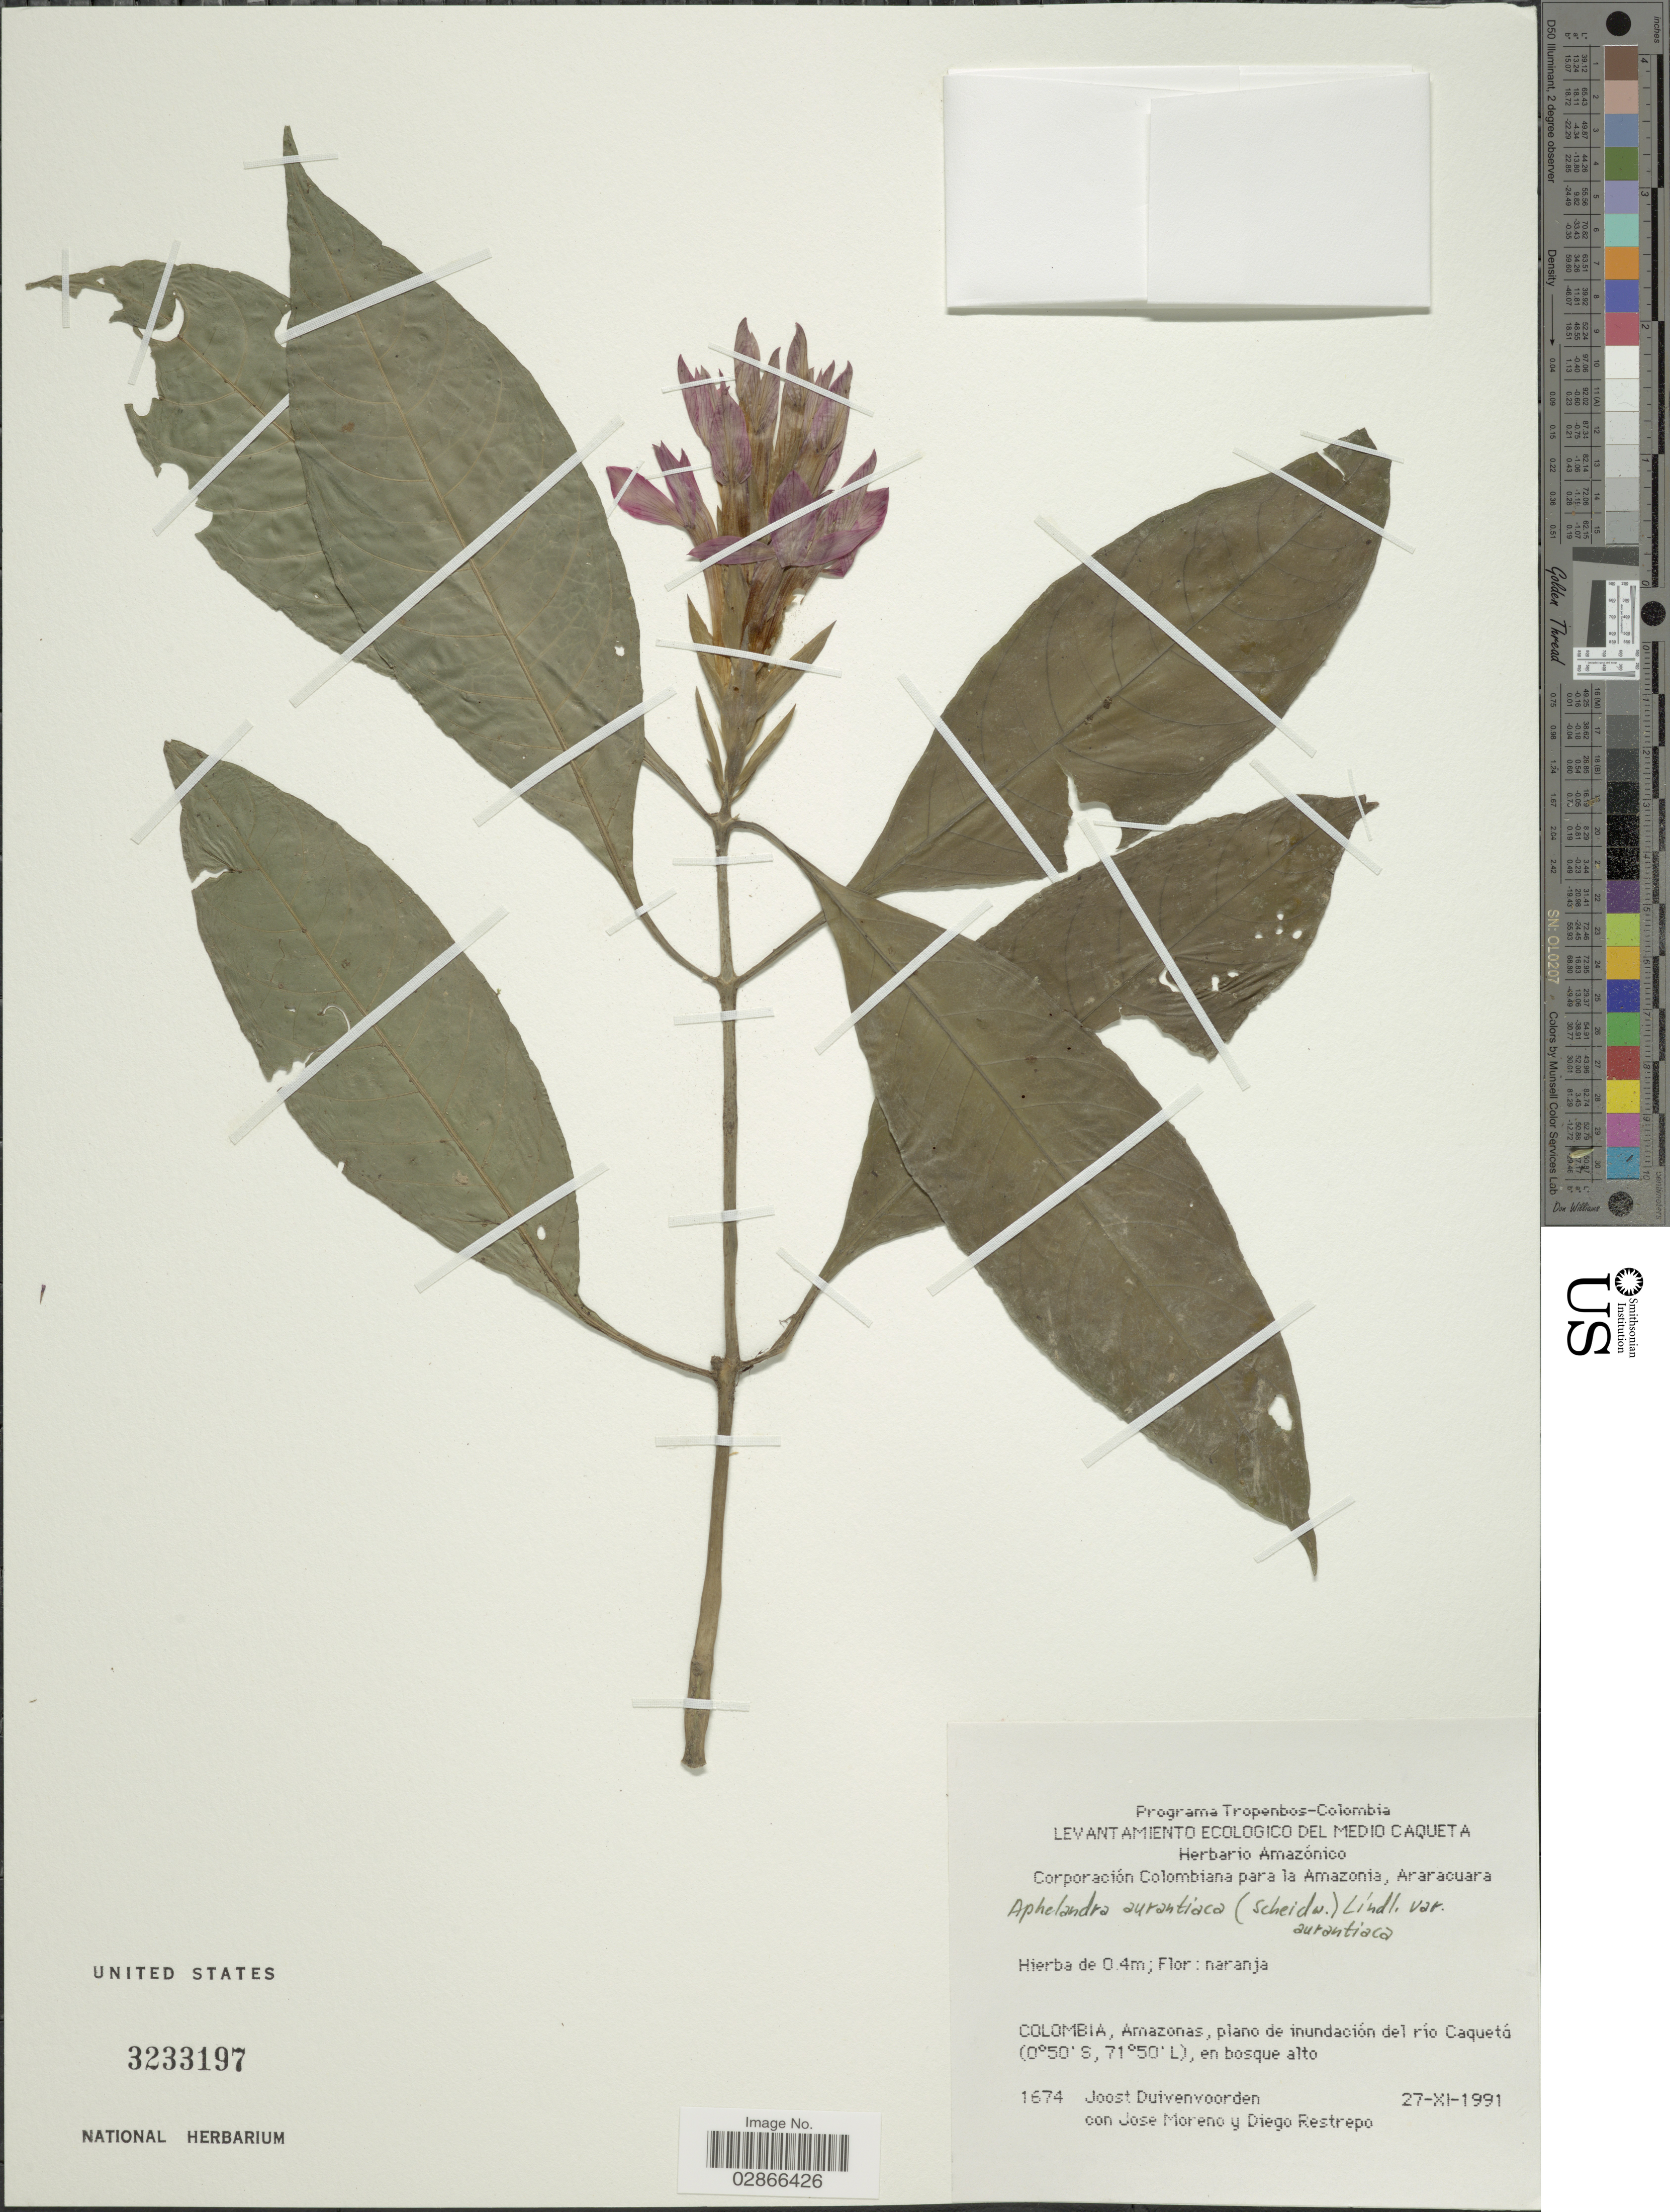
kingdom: Plantae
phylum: Tracheophyta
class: Magnoliopsida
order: Lamiales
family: Acanthaceae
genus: Aphelandra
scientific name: Aphelandra aurantiaca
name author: (Scheidw.) Lindl.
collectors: J. Duivenvoorden, J. Moreno & D. Restrepo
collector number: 1674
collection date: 1991-11-27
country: Colombia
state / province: Amazônas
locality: Plano de inundación del río Caquetá.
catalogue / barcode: US 3233197